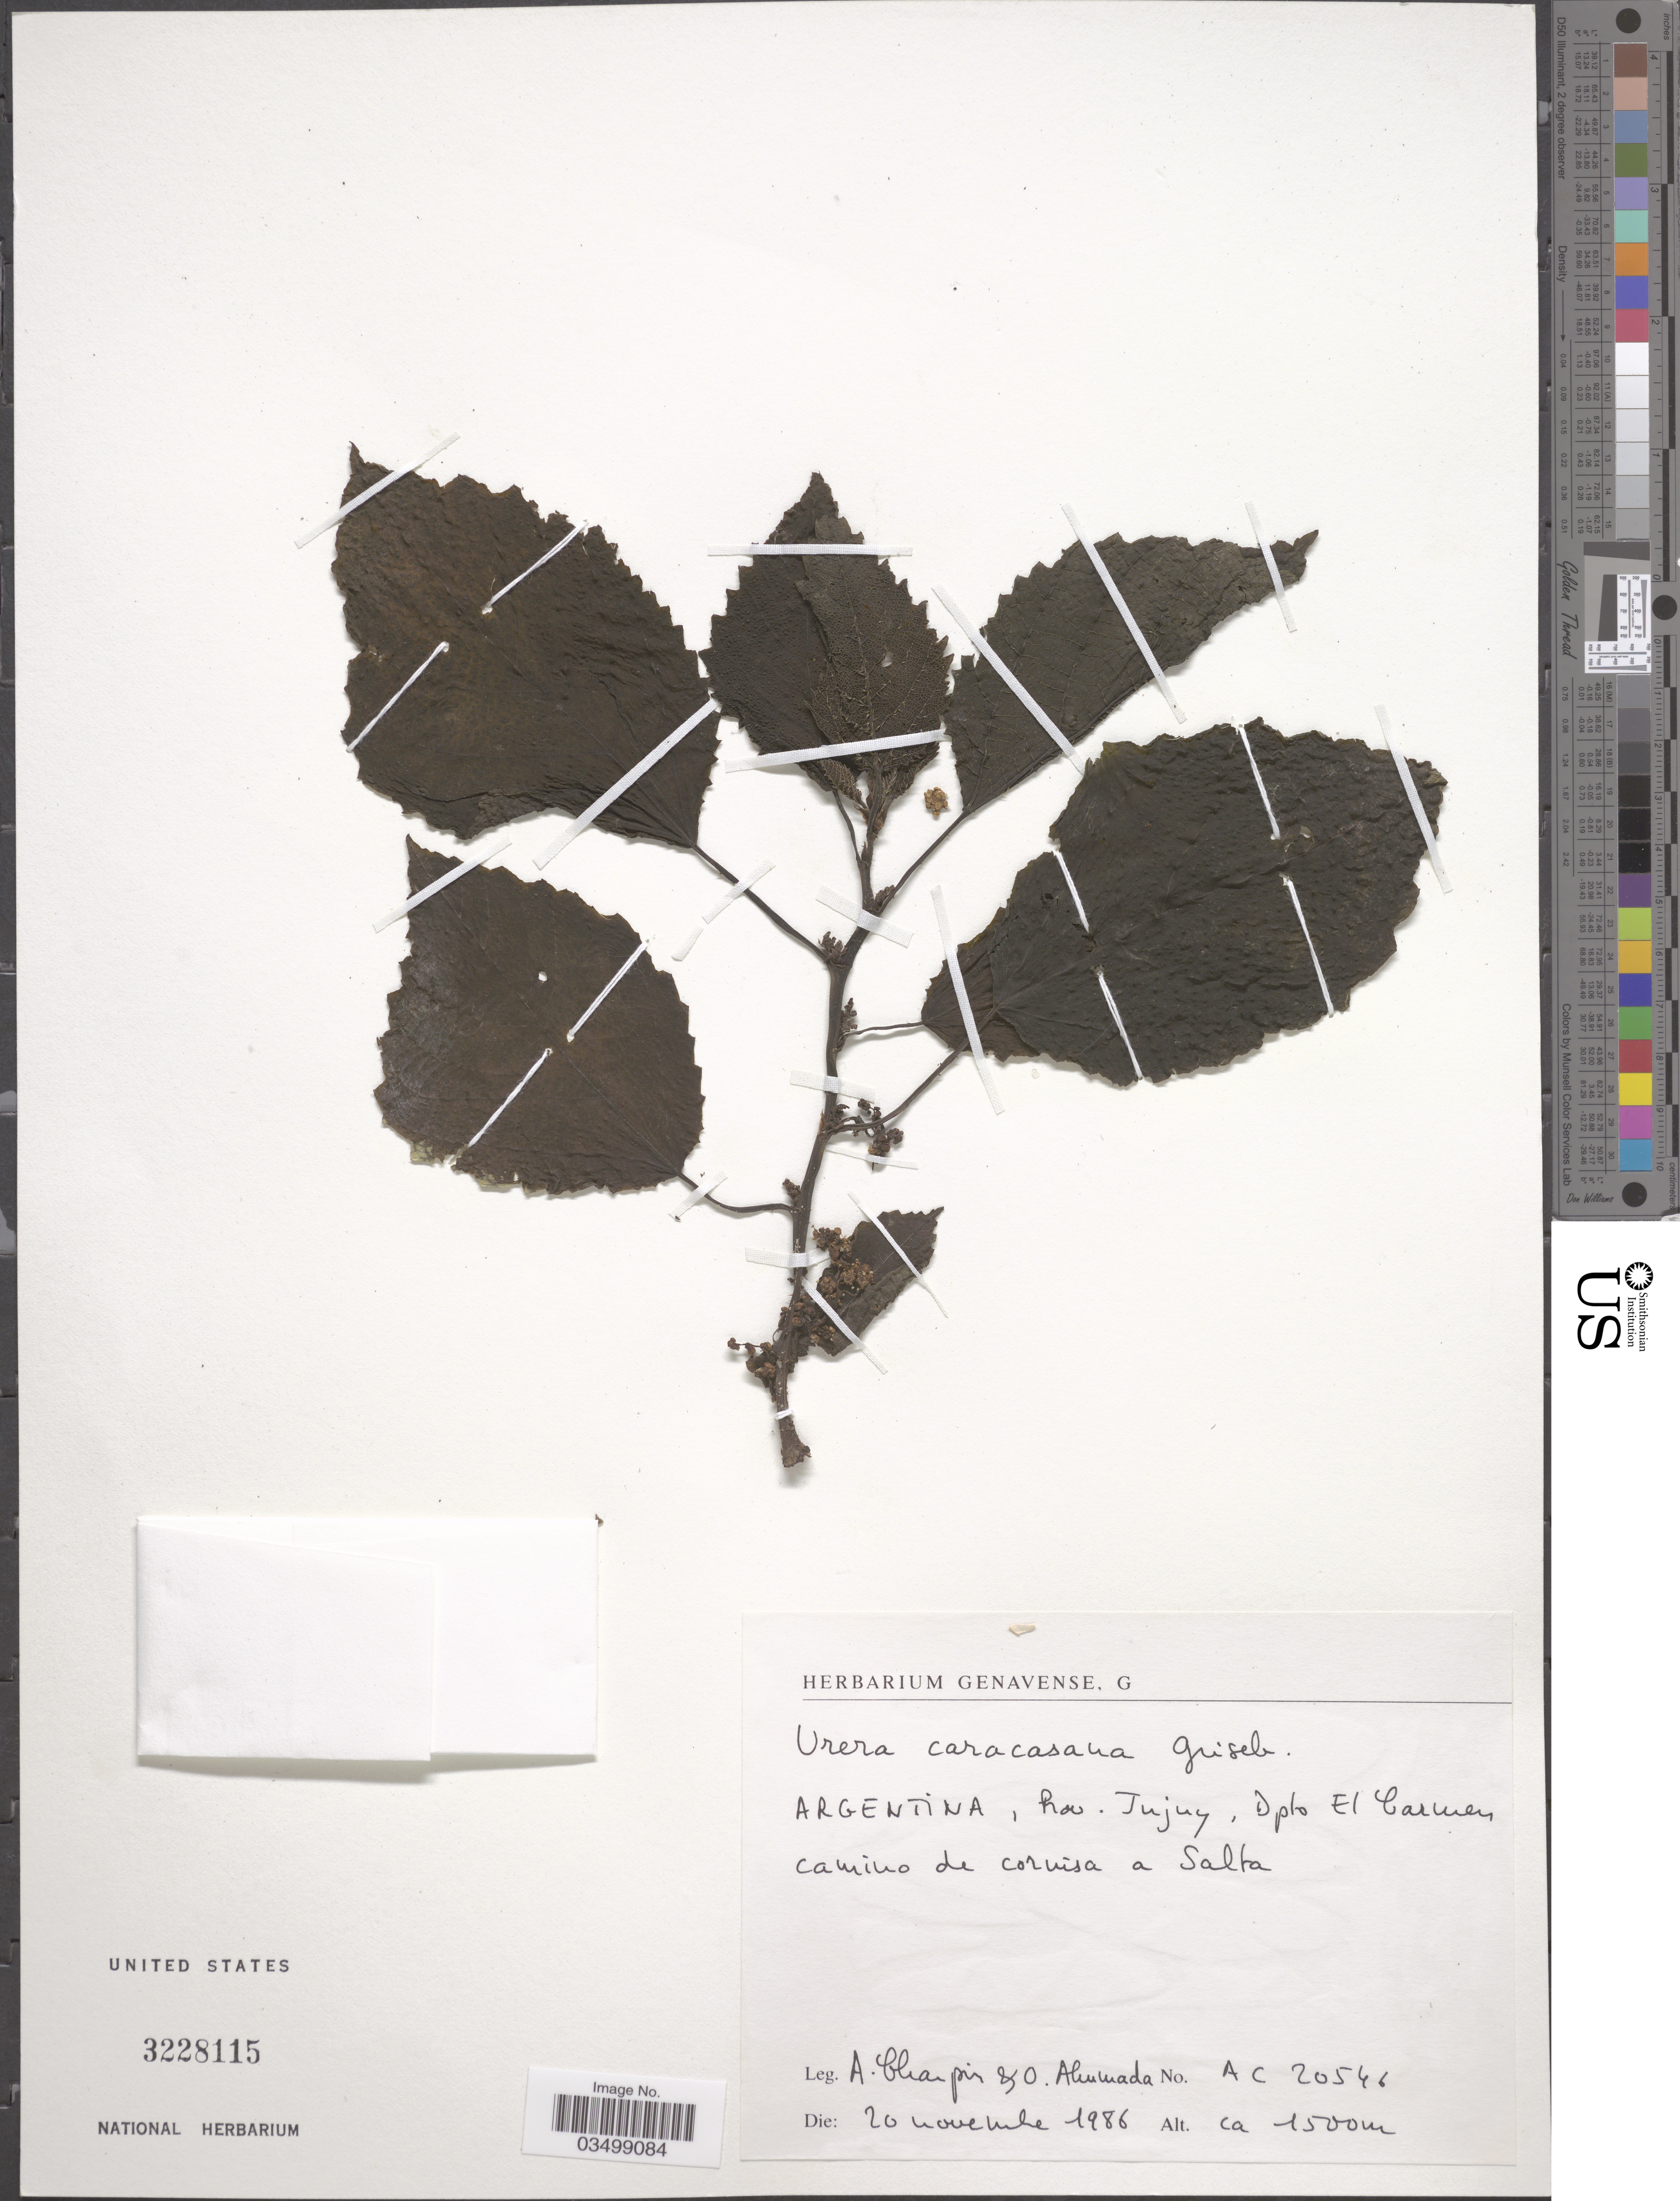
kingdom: Plantae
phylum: Tracheophyta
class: Magnoliopsida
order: Rosales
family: Urticaceae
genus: Urera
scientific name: Urera caracasana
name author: (Jacq.) Gaudich. ex Griseb.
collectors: A. Charpin & O. Ahumada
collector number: AC20546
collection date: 1986-11-20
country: Argentina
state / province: Jujuy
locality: Dpto El Carmen camino de cornisa a Salta.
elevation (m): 1500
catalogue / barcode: US 3228115